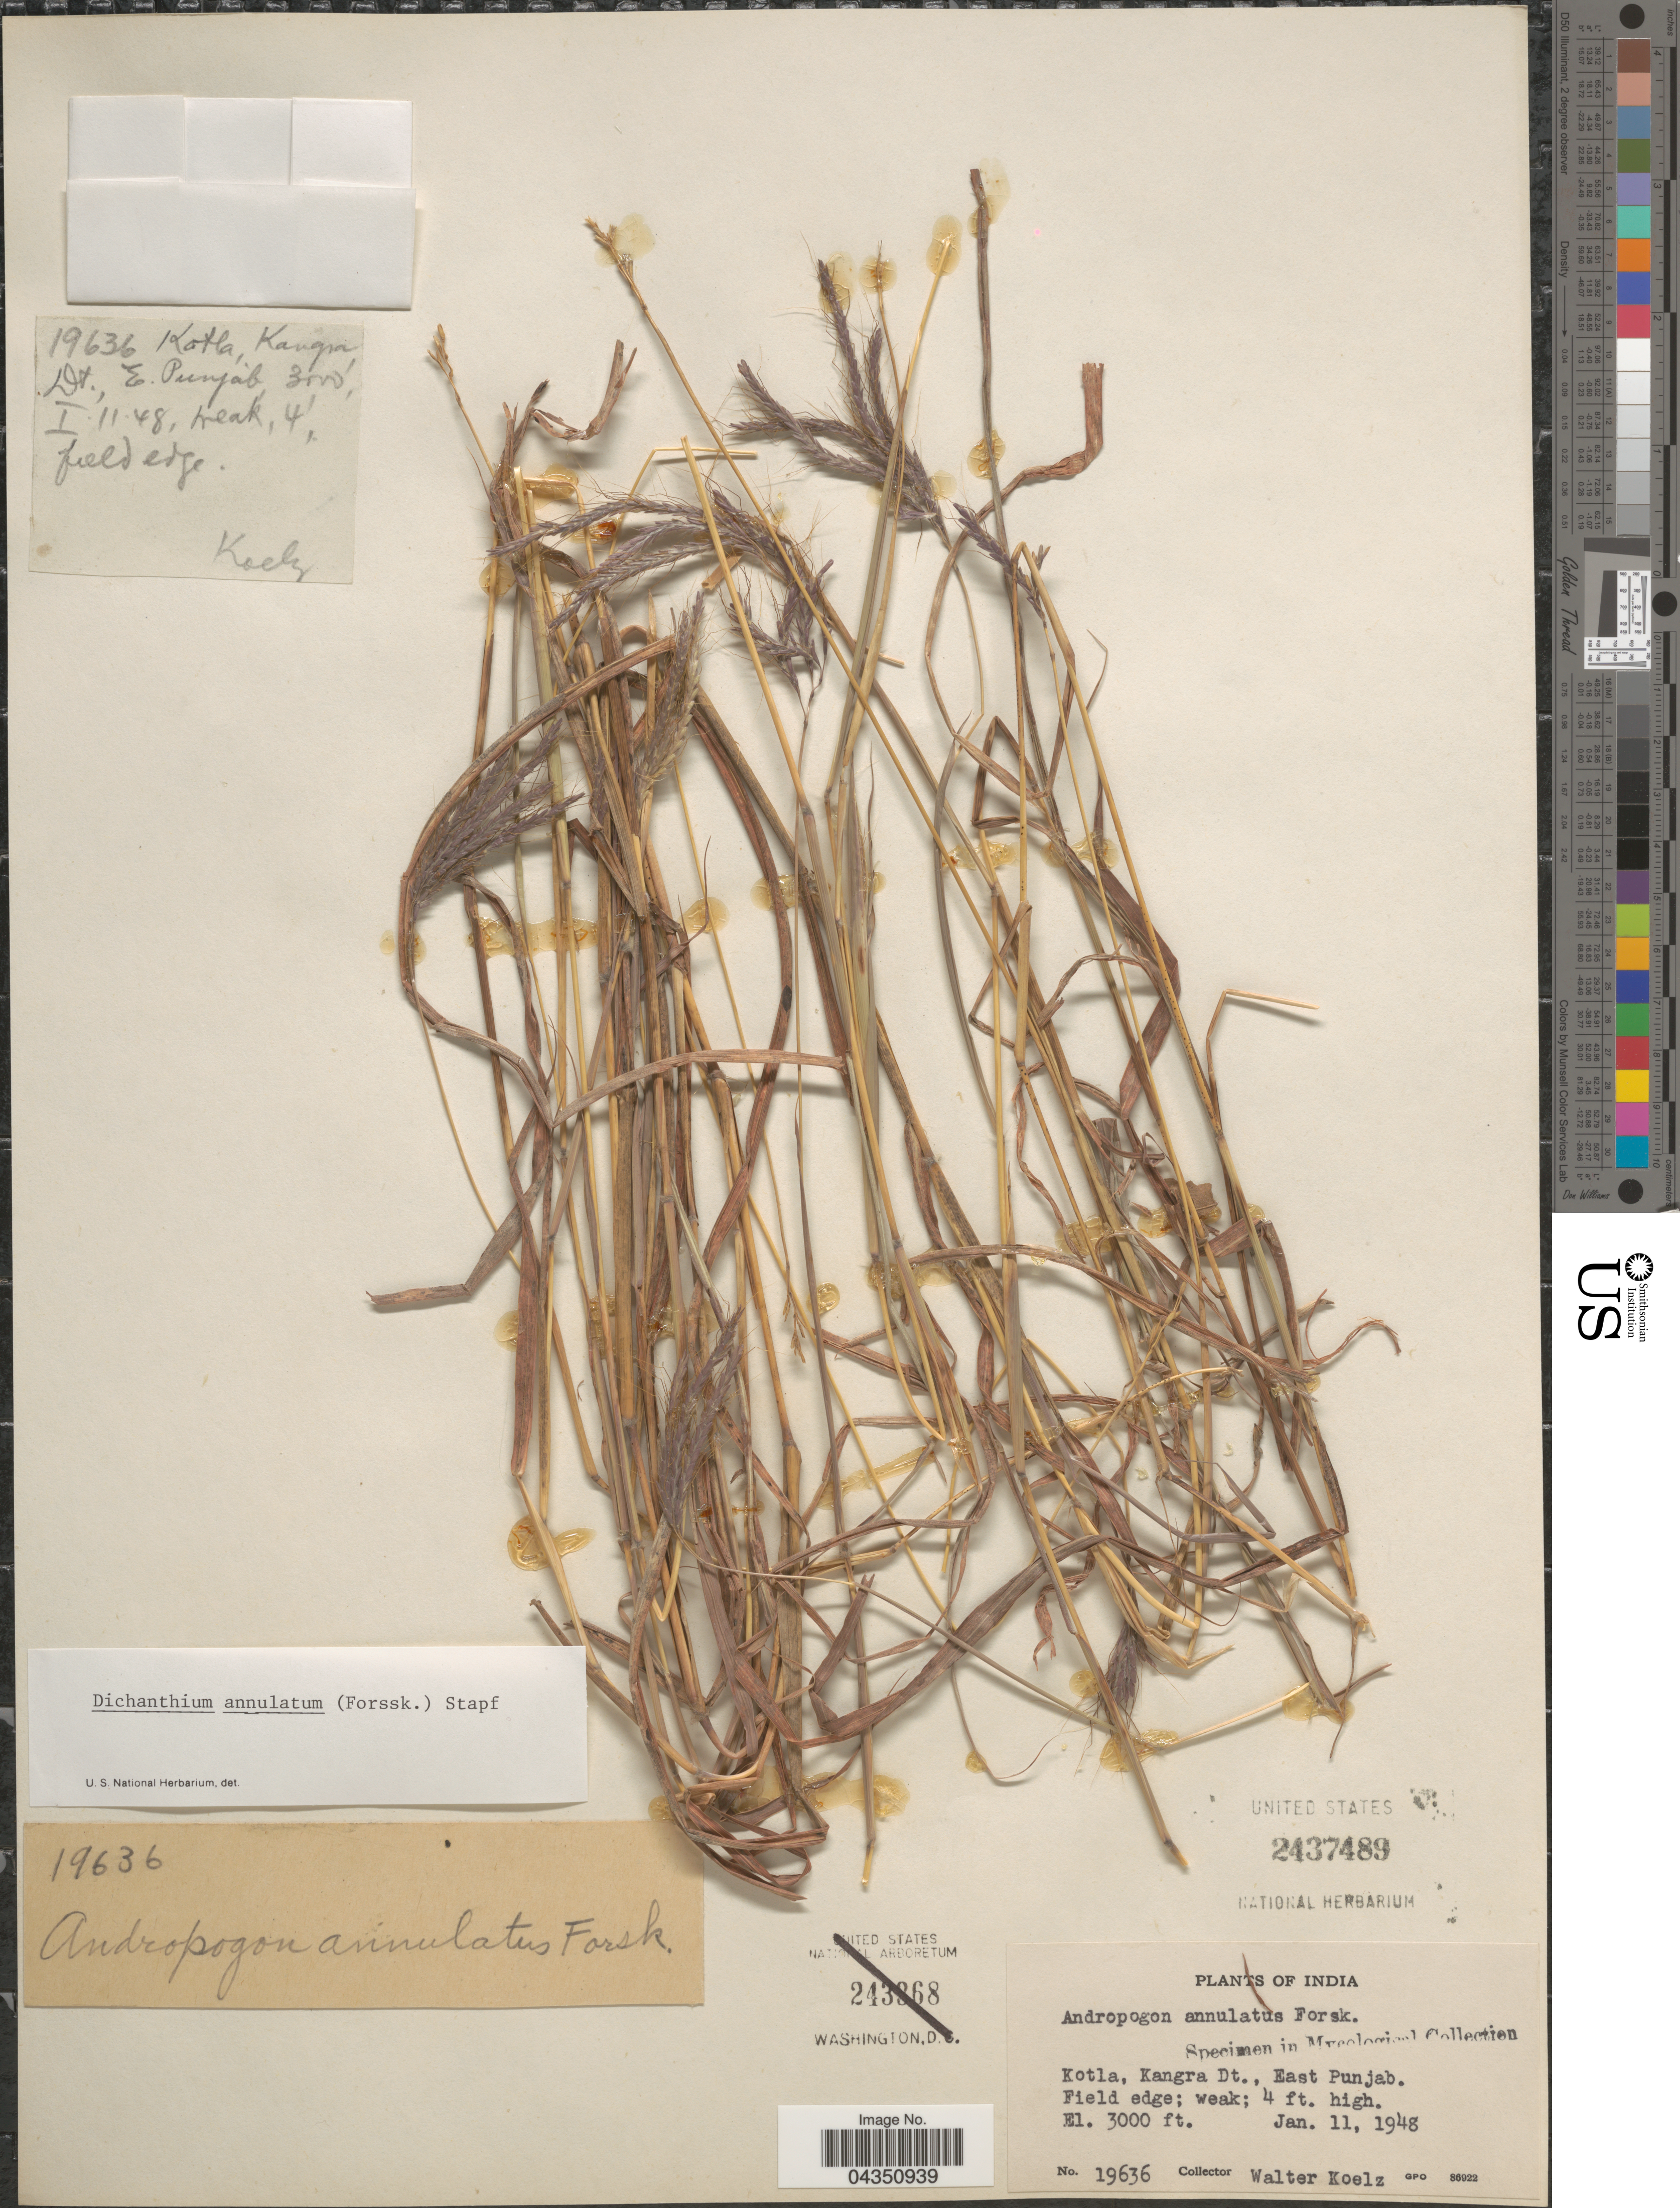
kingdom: Plantae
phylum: Tracheophyta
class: Liliopsida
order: Poales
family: Poaceae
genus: Dichanthium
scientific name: Dichanthium annulatum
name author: (Forssk.) Stapf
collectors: W. N. Koelz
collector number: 19636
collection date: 1948-01-11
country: India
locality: Kotla, Kangra Dt., East Punjab.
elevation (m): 914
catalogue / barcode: US 2437489